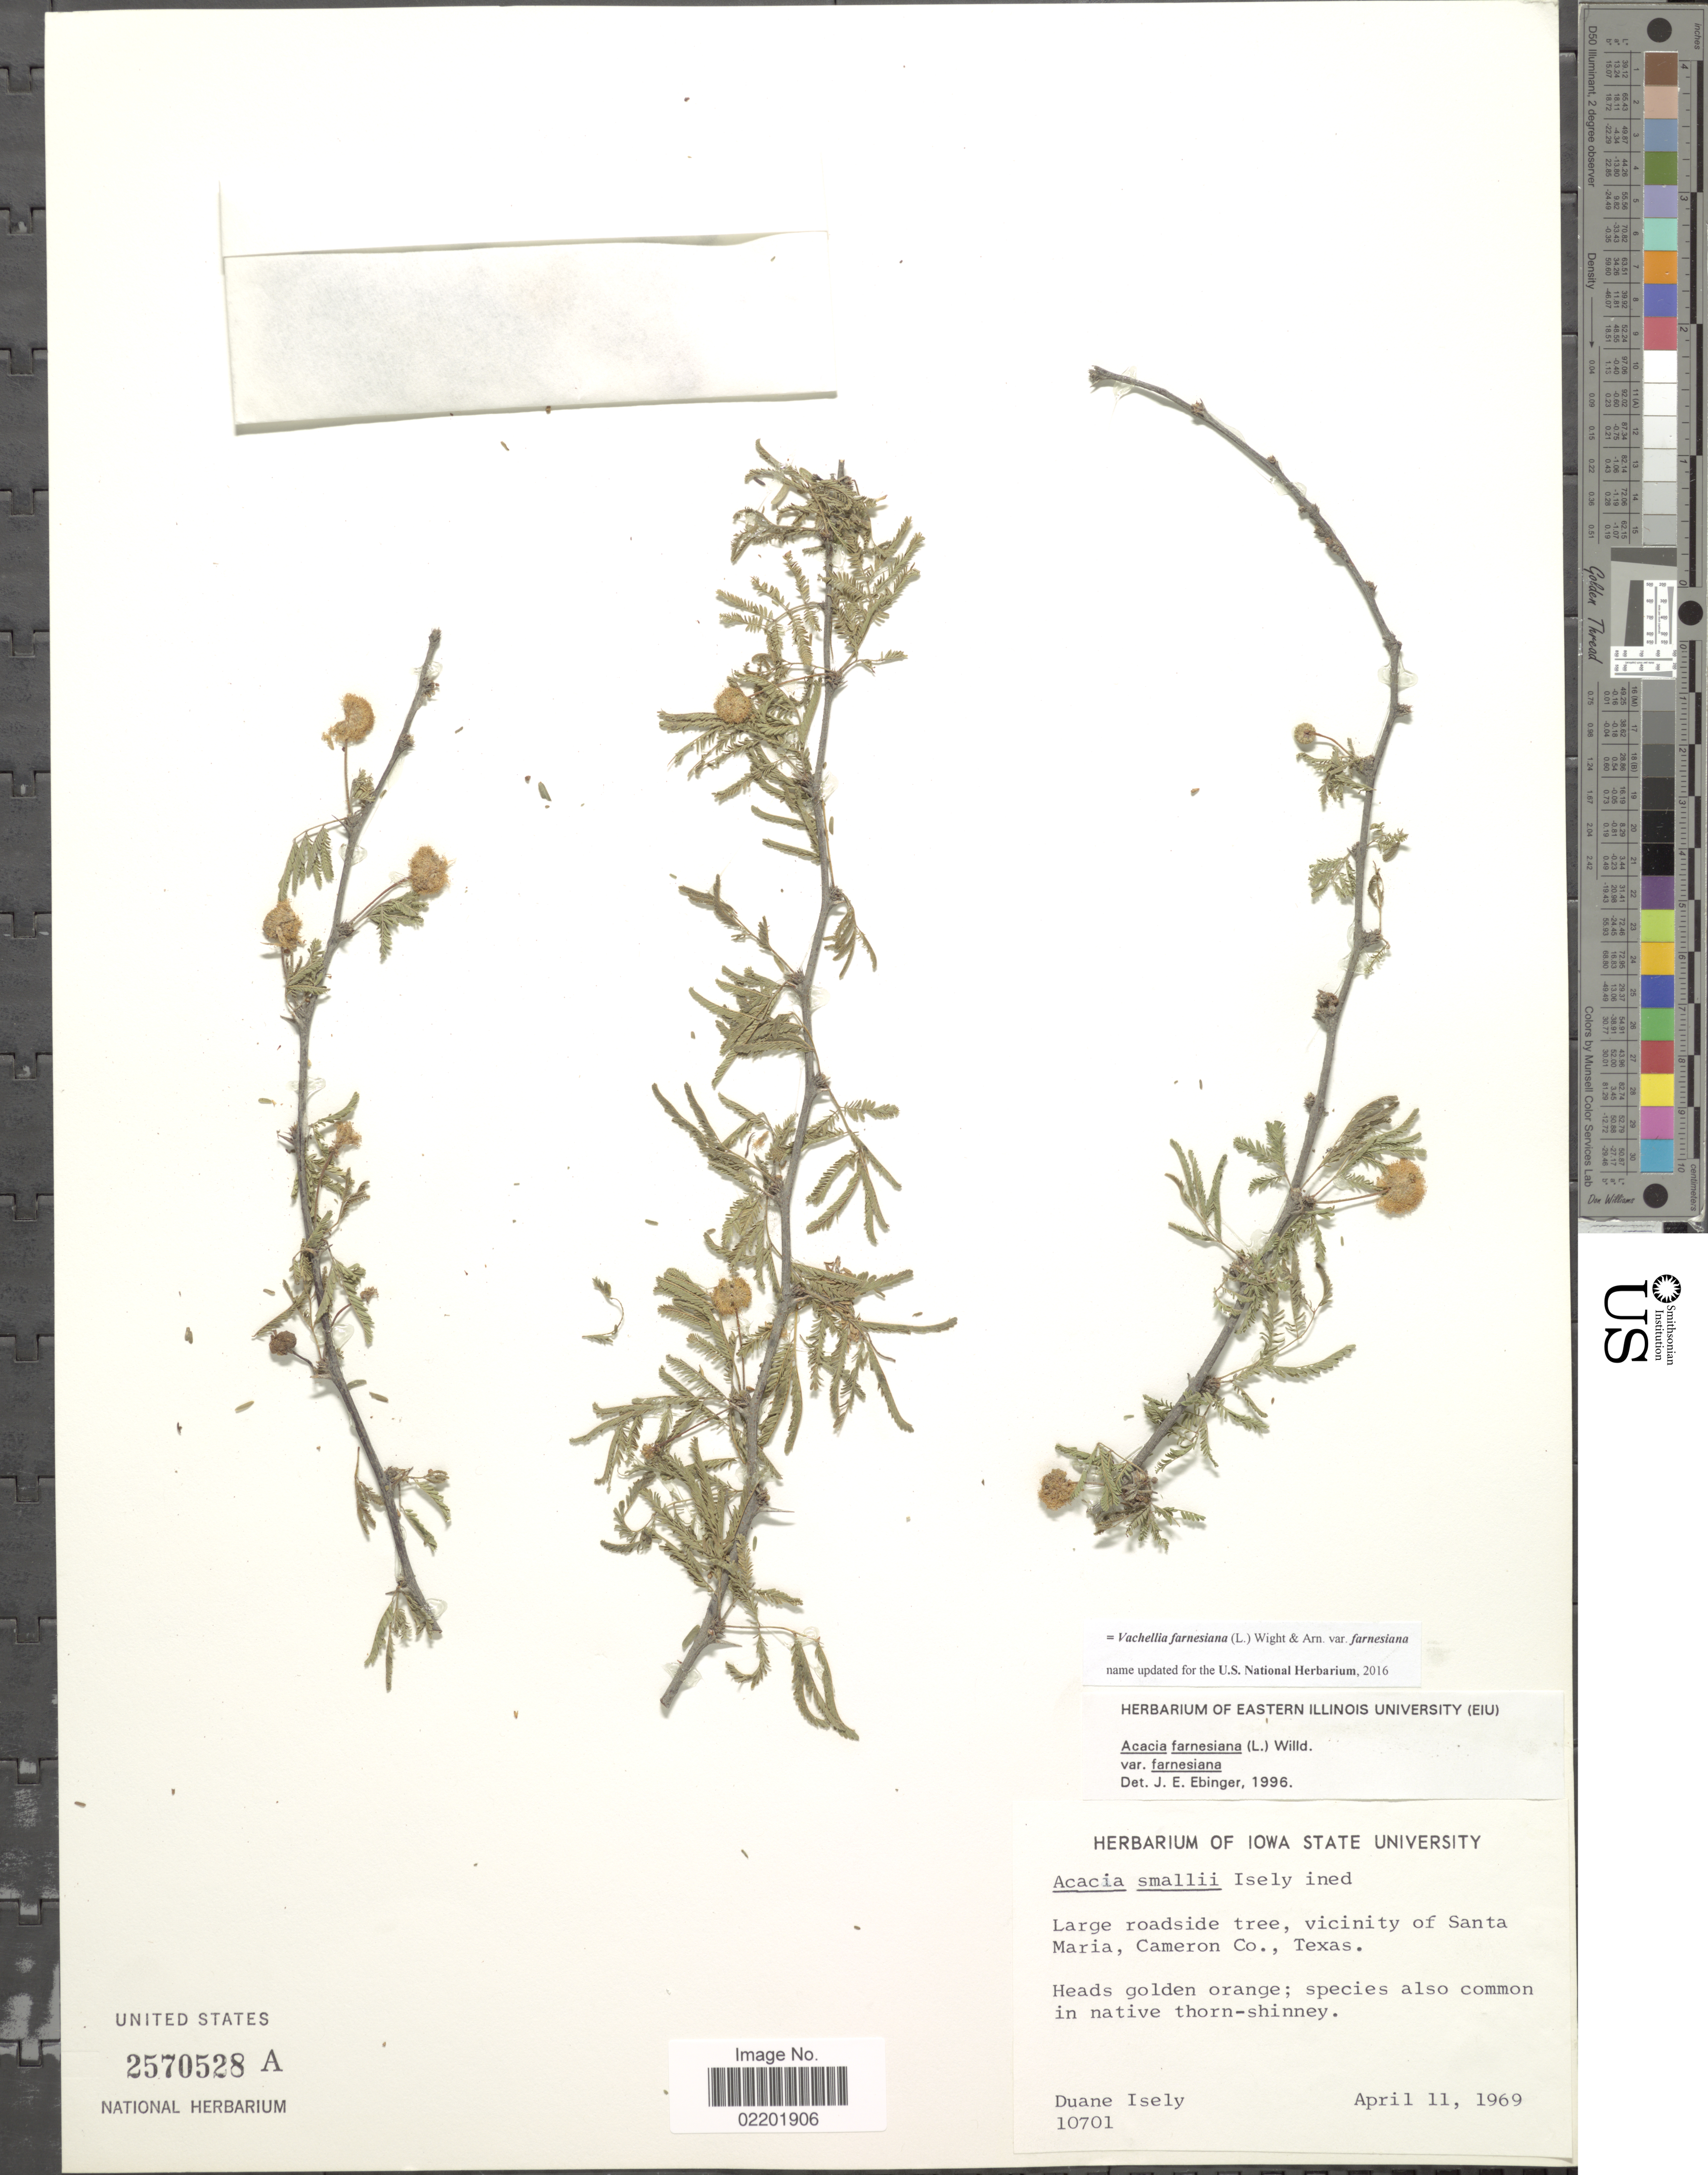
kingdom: Plantae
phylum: Tracheophyta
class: Magnoliopsida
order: Fabales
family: Fabaceae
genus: Vachellia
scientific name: Vachellia farnesiana var. farnesiana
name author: (L.) Wight & Arn.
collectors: D. Isely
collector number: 10701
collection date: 1969-04-11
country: United States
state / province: Texas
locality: Vicinity of Santa Maria, Cameron Co.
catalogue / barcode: US 2570528A